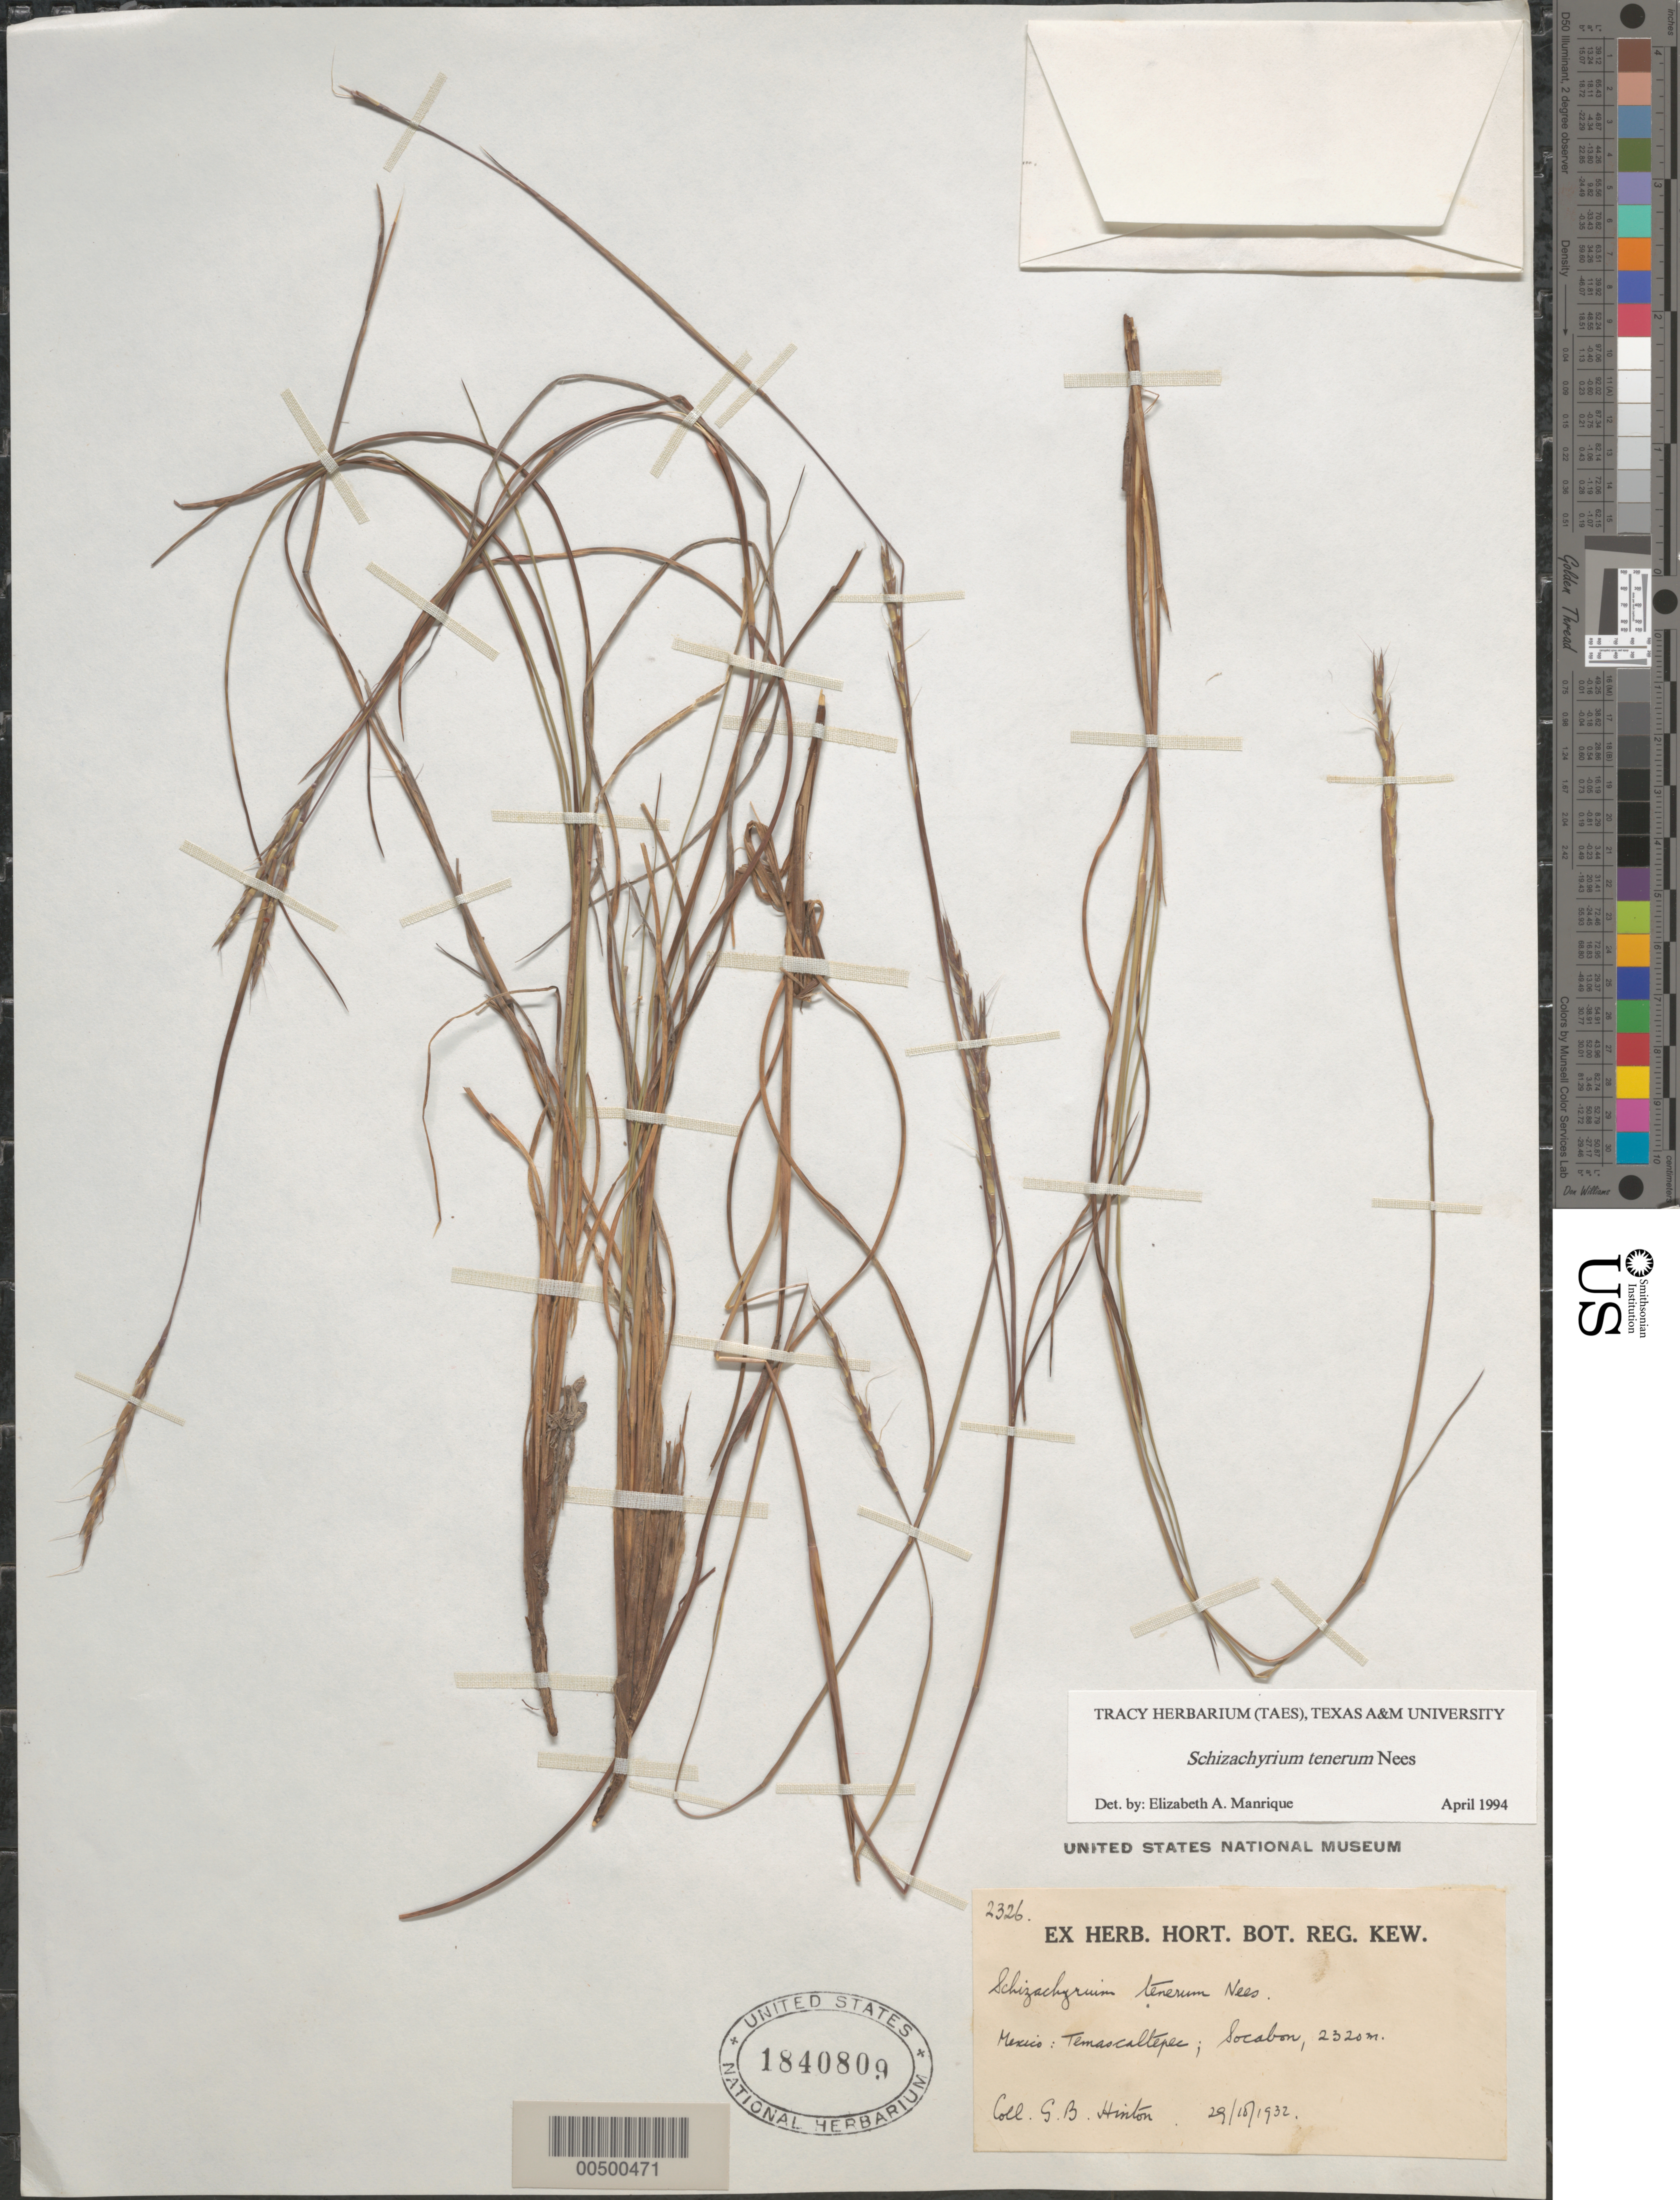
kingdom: Plantae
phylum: Tracheophyta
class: Liliopsida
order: Poales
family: Poaceae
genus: Schizachyrium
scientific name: Schizachyrium tenerum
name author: Nees in Mart.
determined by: Manrique, E. A.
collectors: G. B. Hinton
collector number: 2326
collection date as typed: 29 Oct 1932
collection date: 1932-10-29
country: Mexico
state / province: México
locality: Temascaltepec, Socabon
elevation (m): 2320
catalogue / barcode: US 1840809